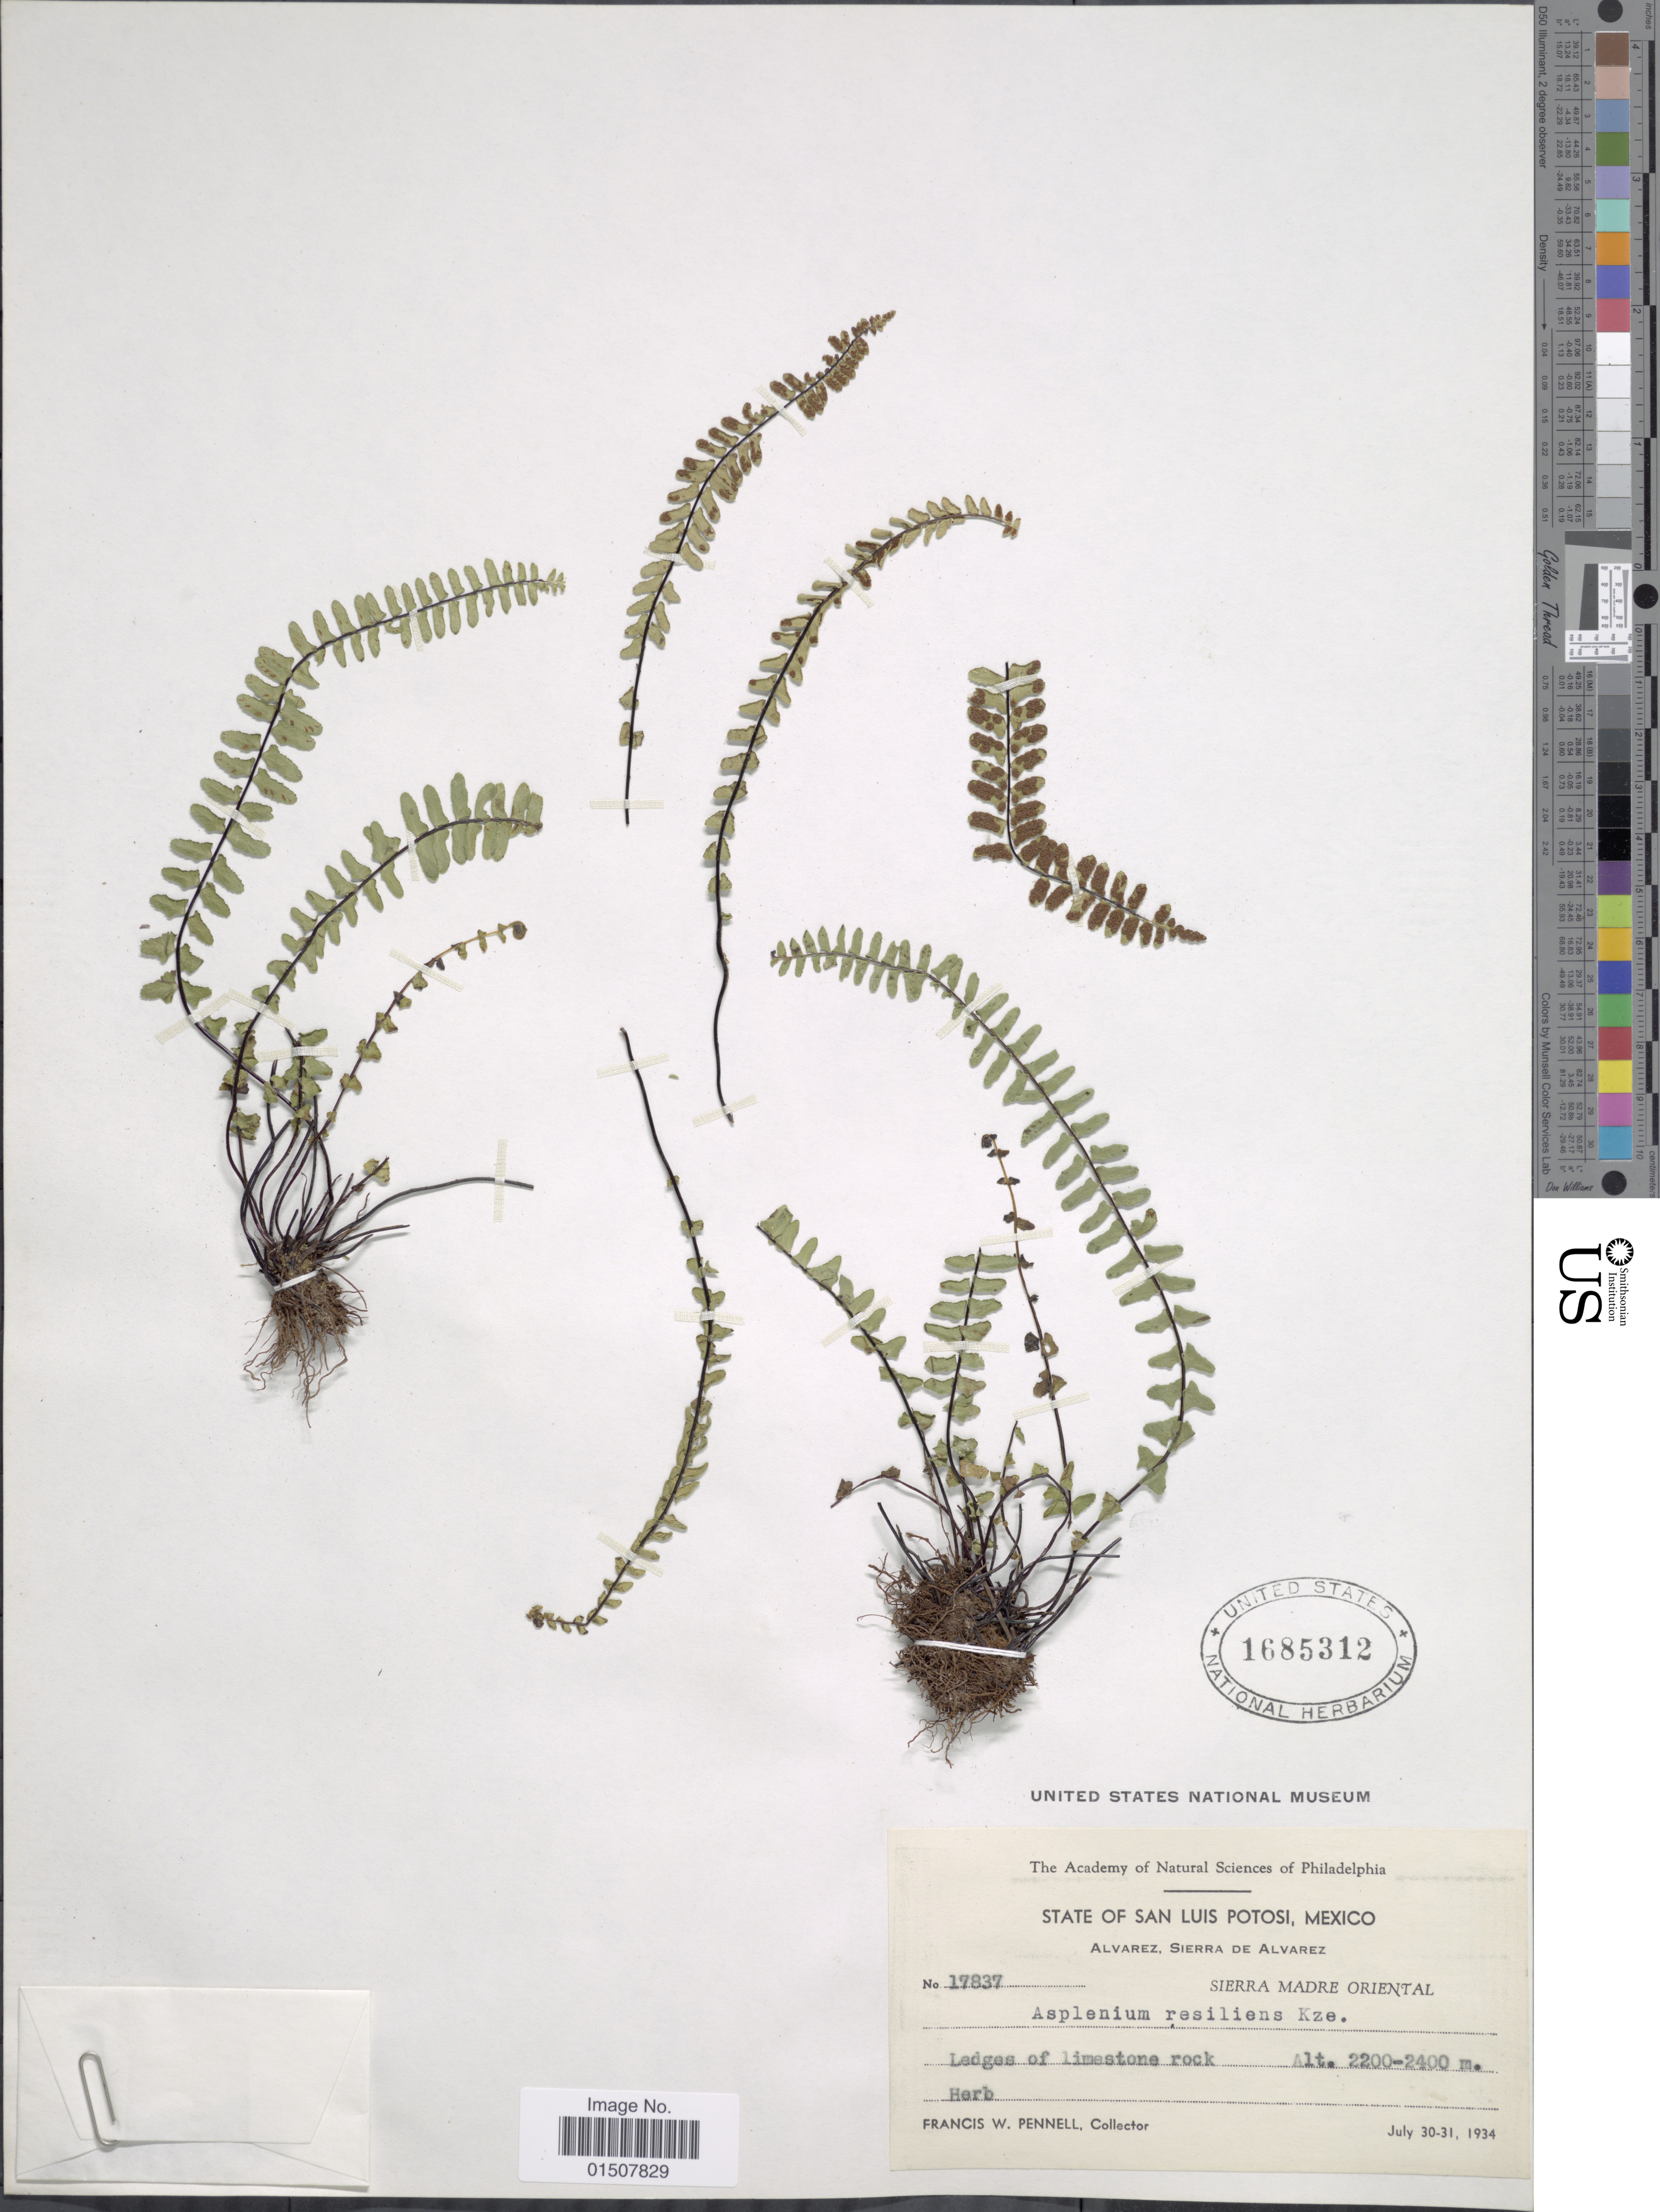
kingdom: Plantae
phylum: Tracheophyta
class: Polypodiopsida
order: Polypodiales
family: Aspleniaceae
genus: Asplenium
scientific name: Asplenium resiliens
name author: Kunze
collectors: F. W. Pennell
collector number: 17837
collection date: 1934-07-30/1934-07-31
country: Mexico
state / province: San Luis Potosí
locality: Alvarez, Sierra de Alvarez, Sierra Madre Oriental.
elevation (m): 2200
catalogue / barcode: US 1685312